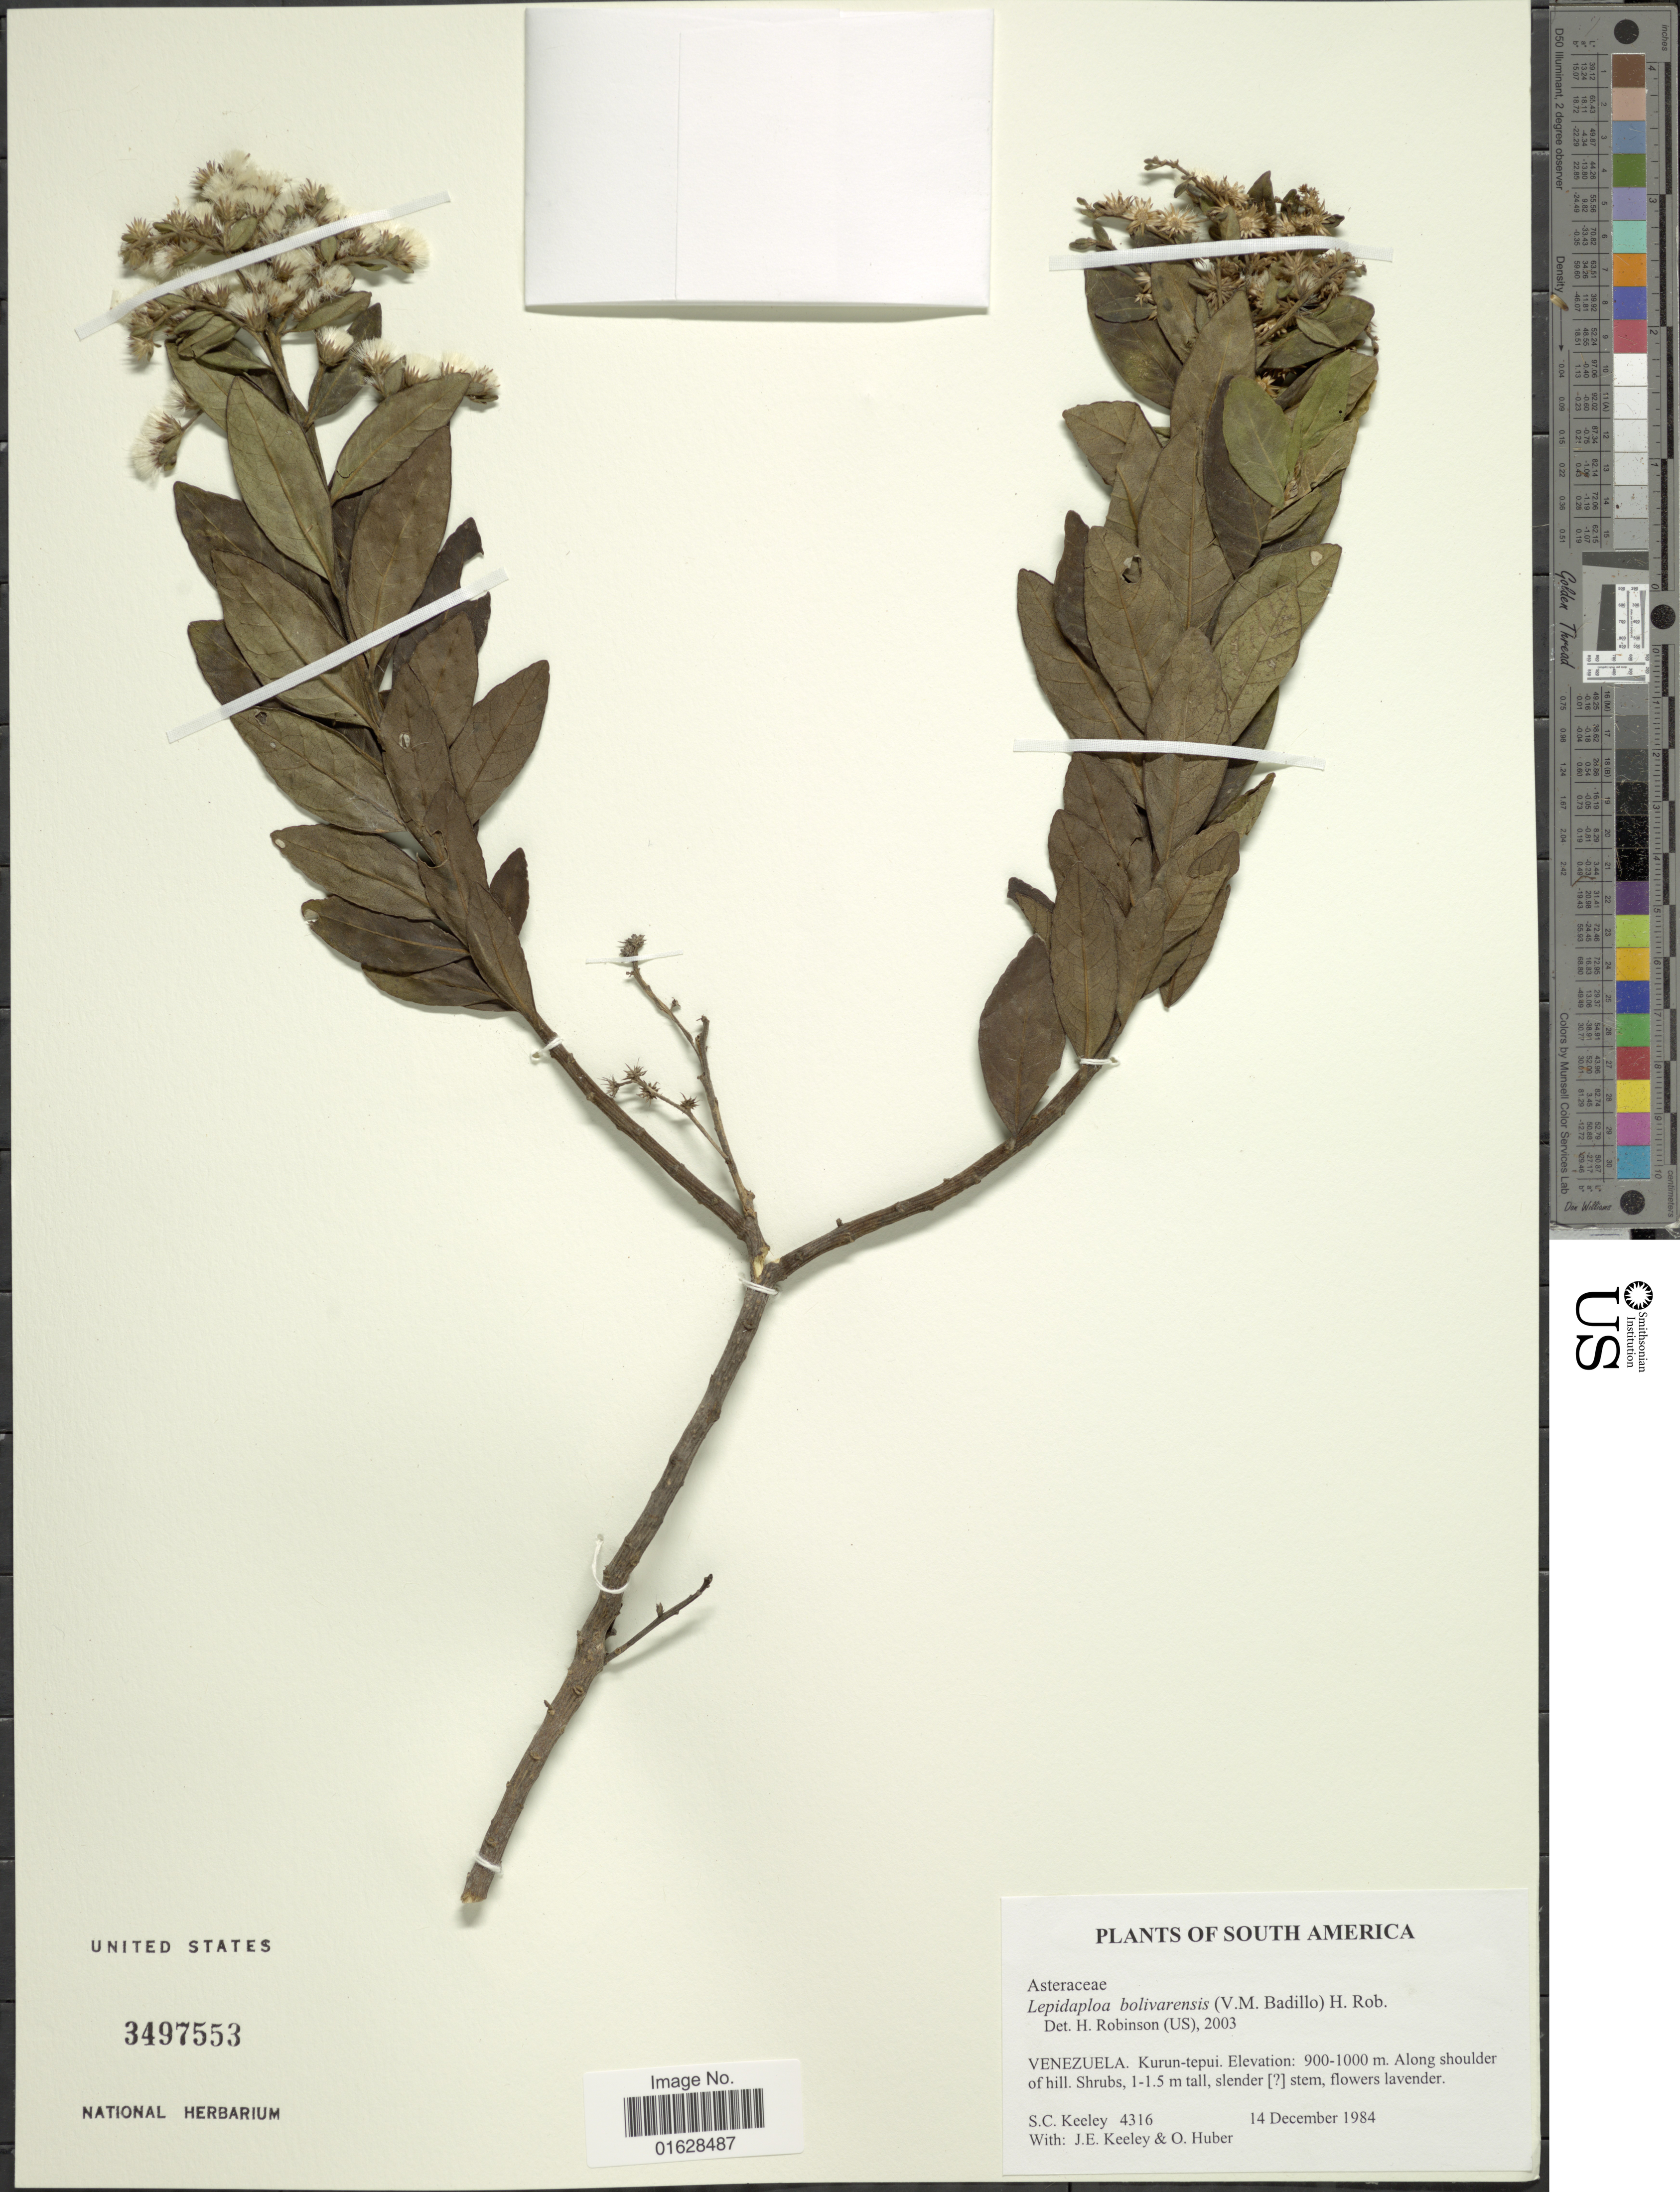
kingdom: Plantae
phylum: Tracheophyta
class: Magnoliopsida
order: Asterales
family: Asteraceae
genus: Lepidaploa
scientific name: Lepidaploa bolivarensis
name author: (V.M. Badillo) H. Rob.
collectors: S. C. Keeley, J. E. Keeley & O. Huber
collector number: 4316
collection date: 1984-12-14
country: Venezuela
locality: South America. Venezuela. Kurun-tepui. Along shoulder of hill.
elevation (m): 900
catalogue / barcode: US 3497553